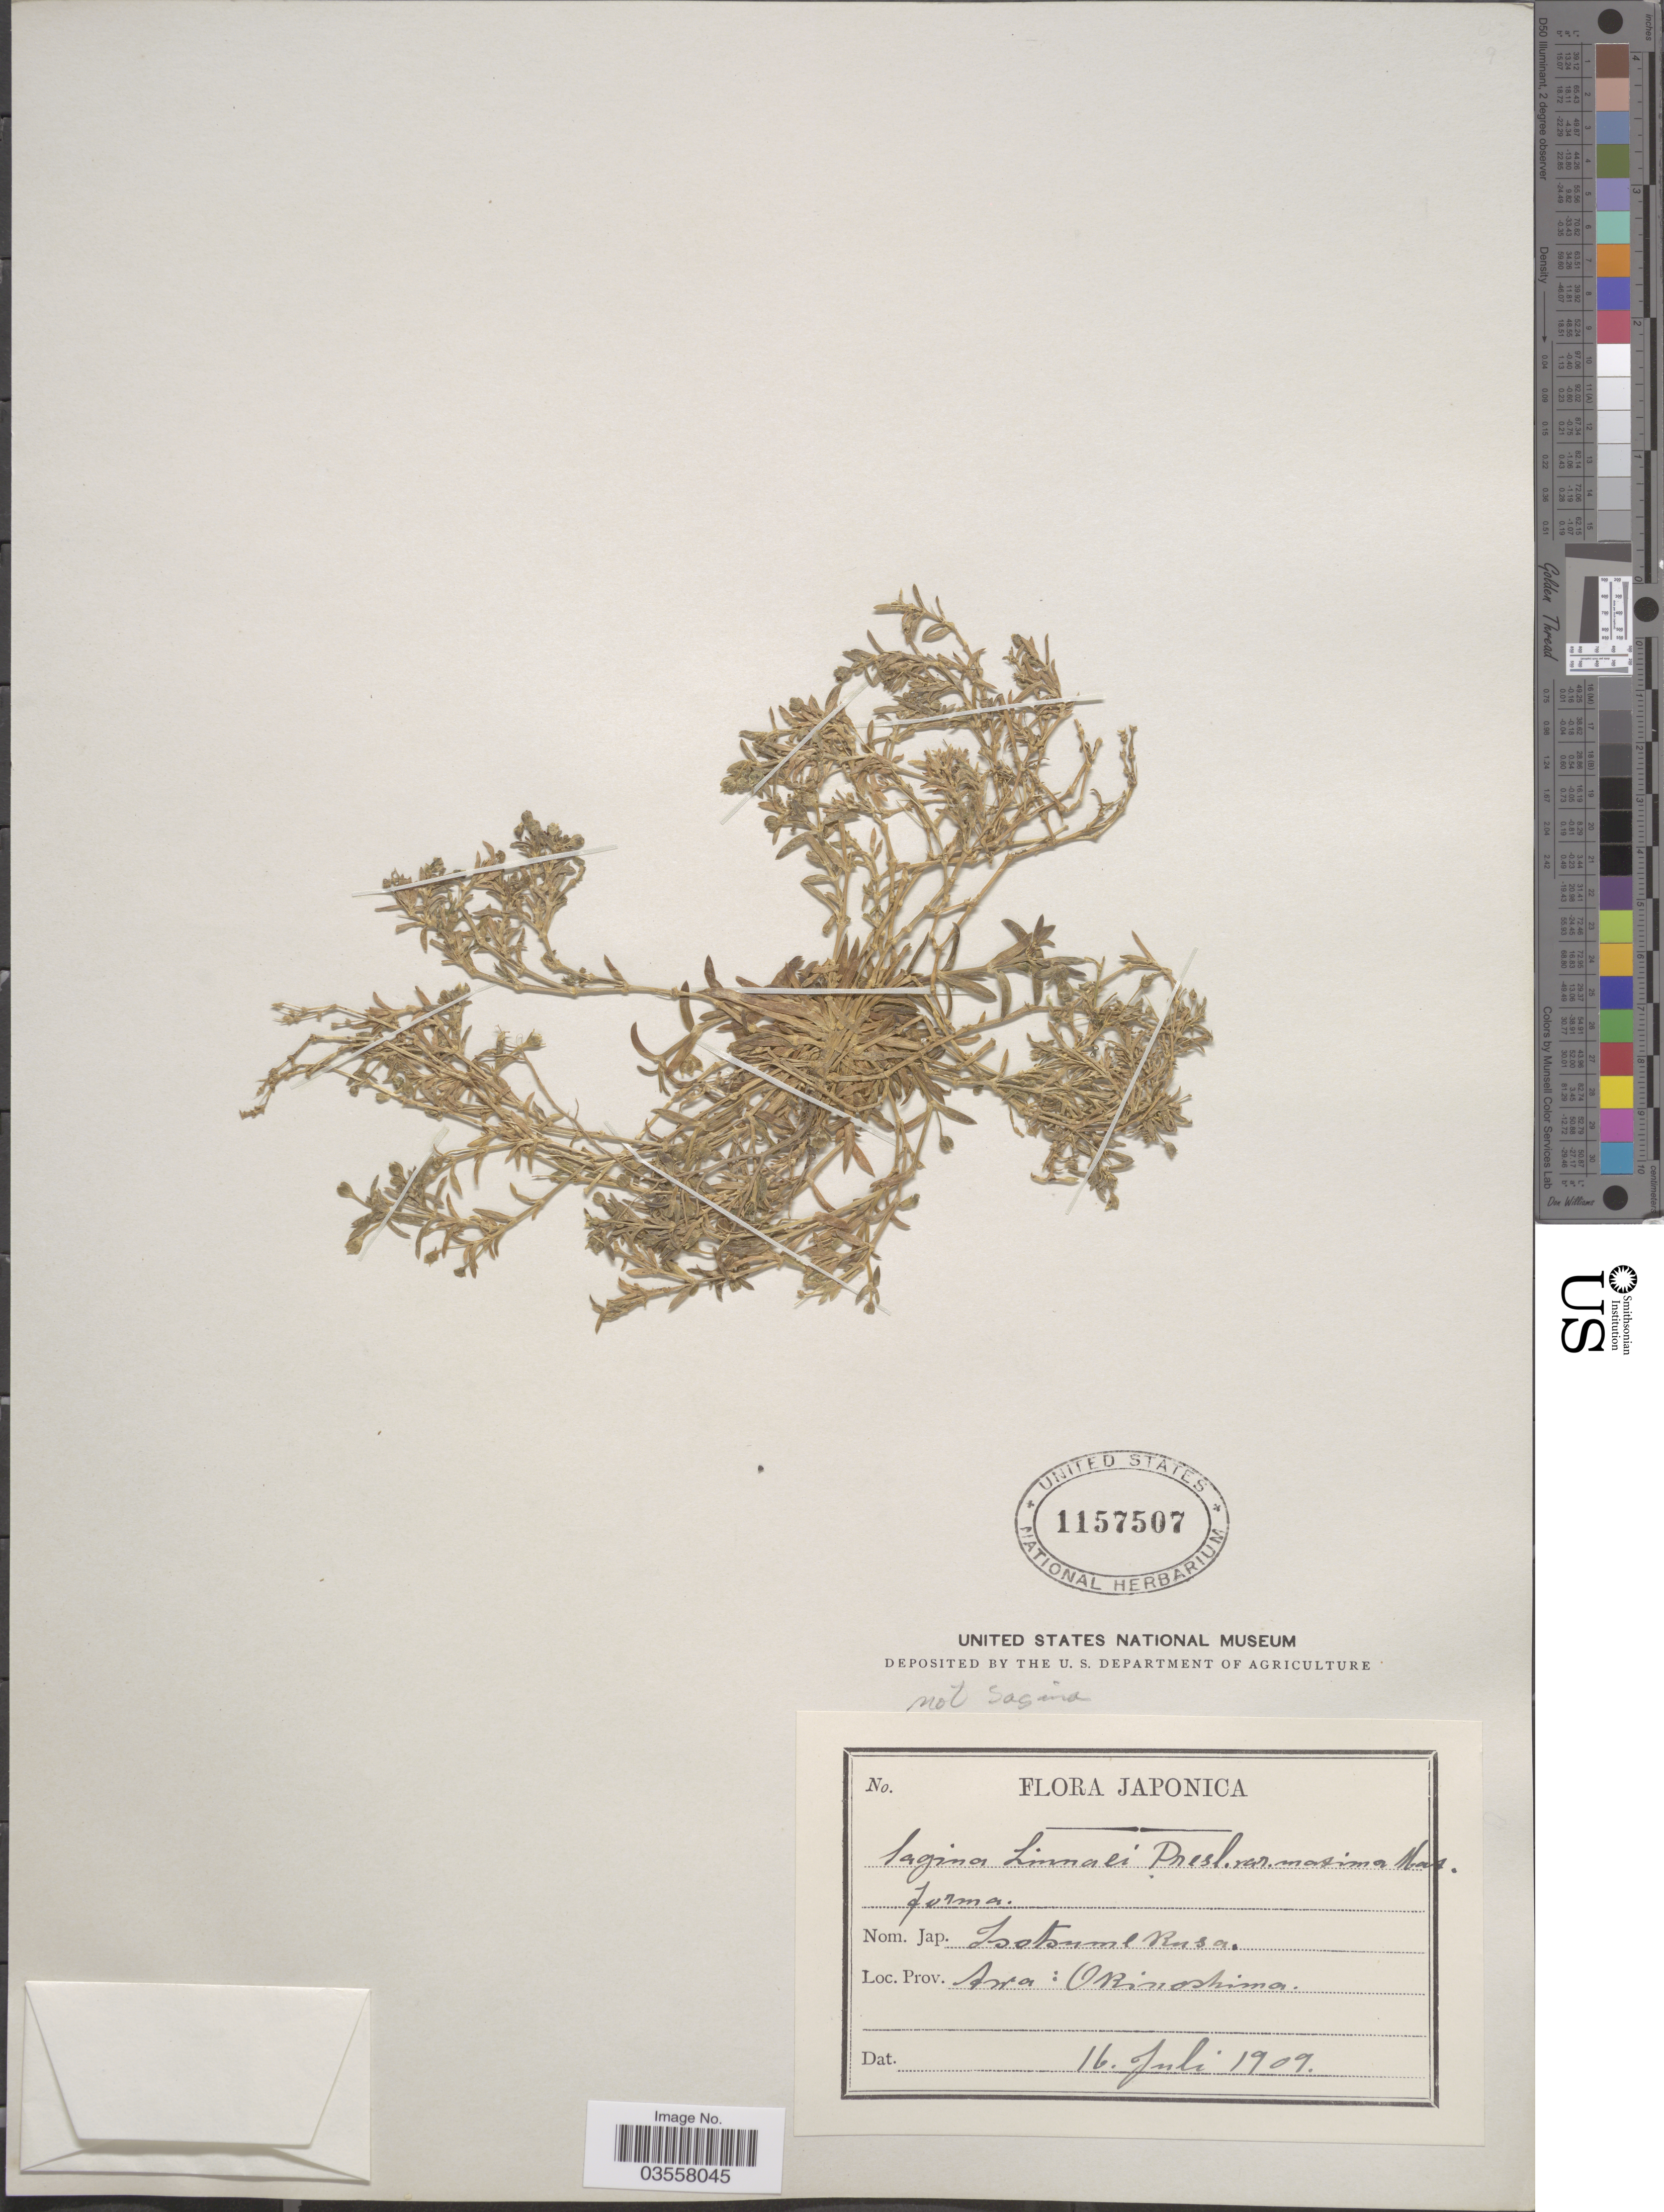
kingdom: Plantae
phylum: Tracheophyta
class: Magnoliopsida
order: Caryophyllales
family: Caryophyllaceae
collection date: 1909-07-16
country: Japan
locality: Awa: Okinoshima.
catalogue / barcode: US 1157507